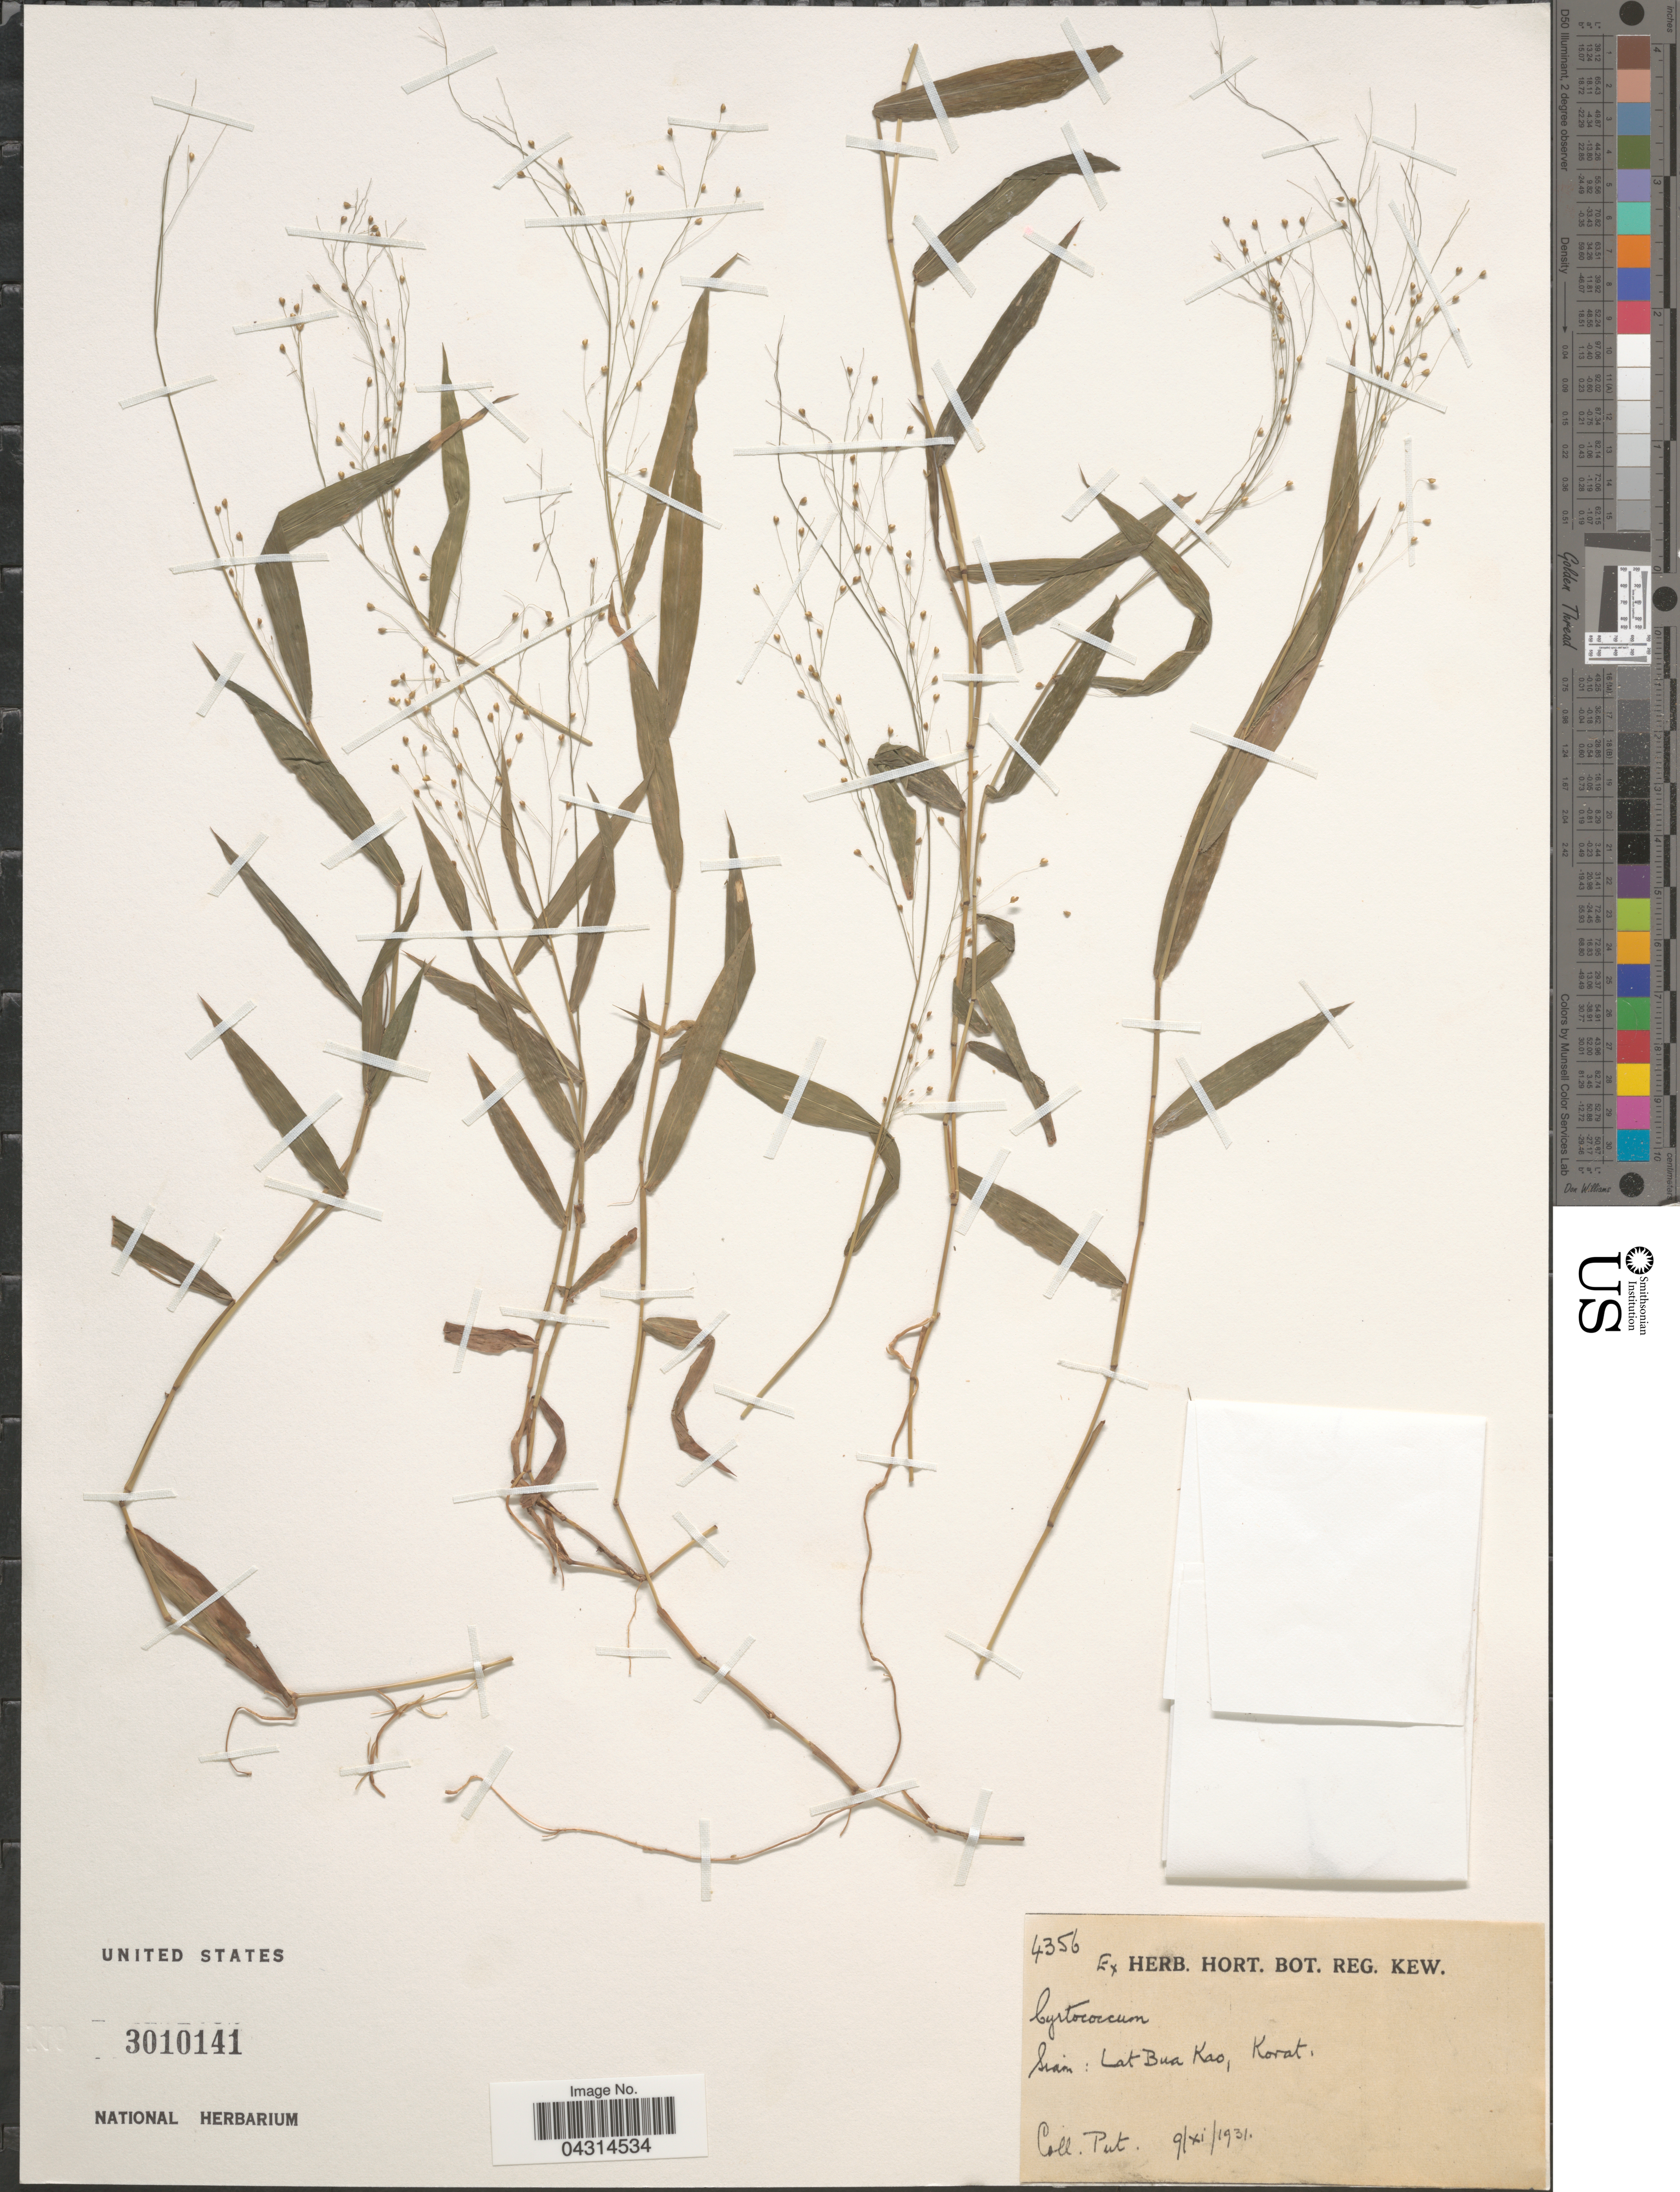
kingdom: Plantae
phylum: Tracheophyta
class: Liliopsida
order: Poales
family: Poaceae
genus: Cyrtococcum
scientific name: Cyrtococcum sp.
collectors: -. Put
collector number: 4356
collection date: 1931-11-09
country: Thailand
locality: Siam: Lat Bua Kao, Korat.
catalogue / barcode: US 3010141